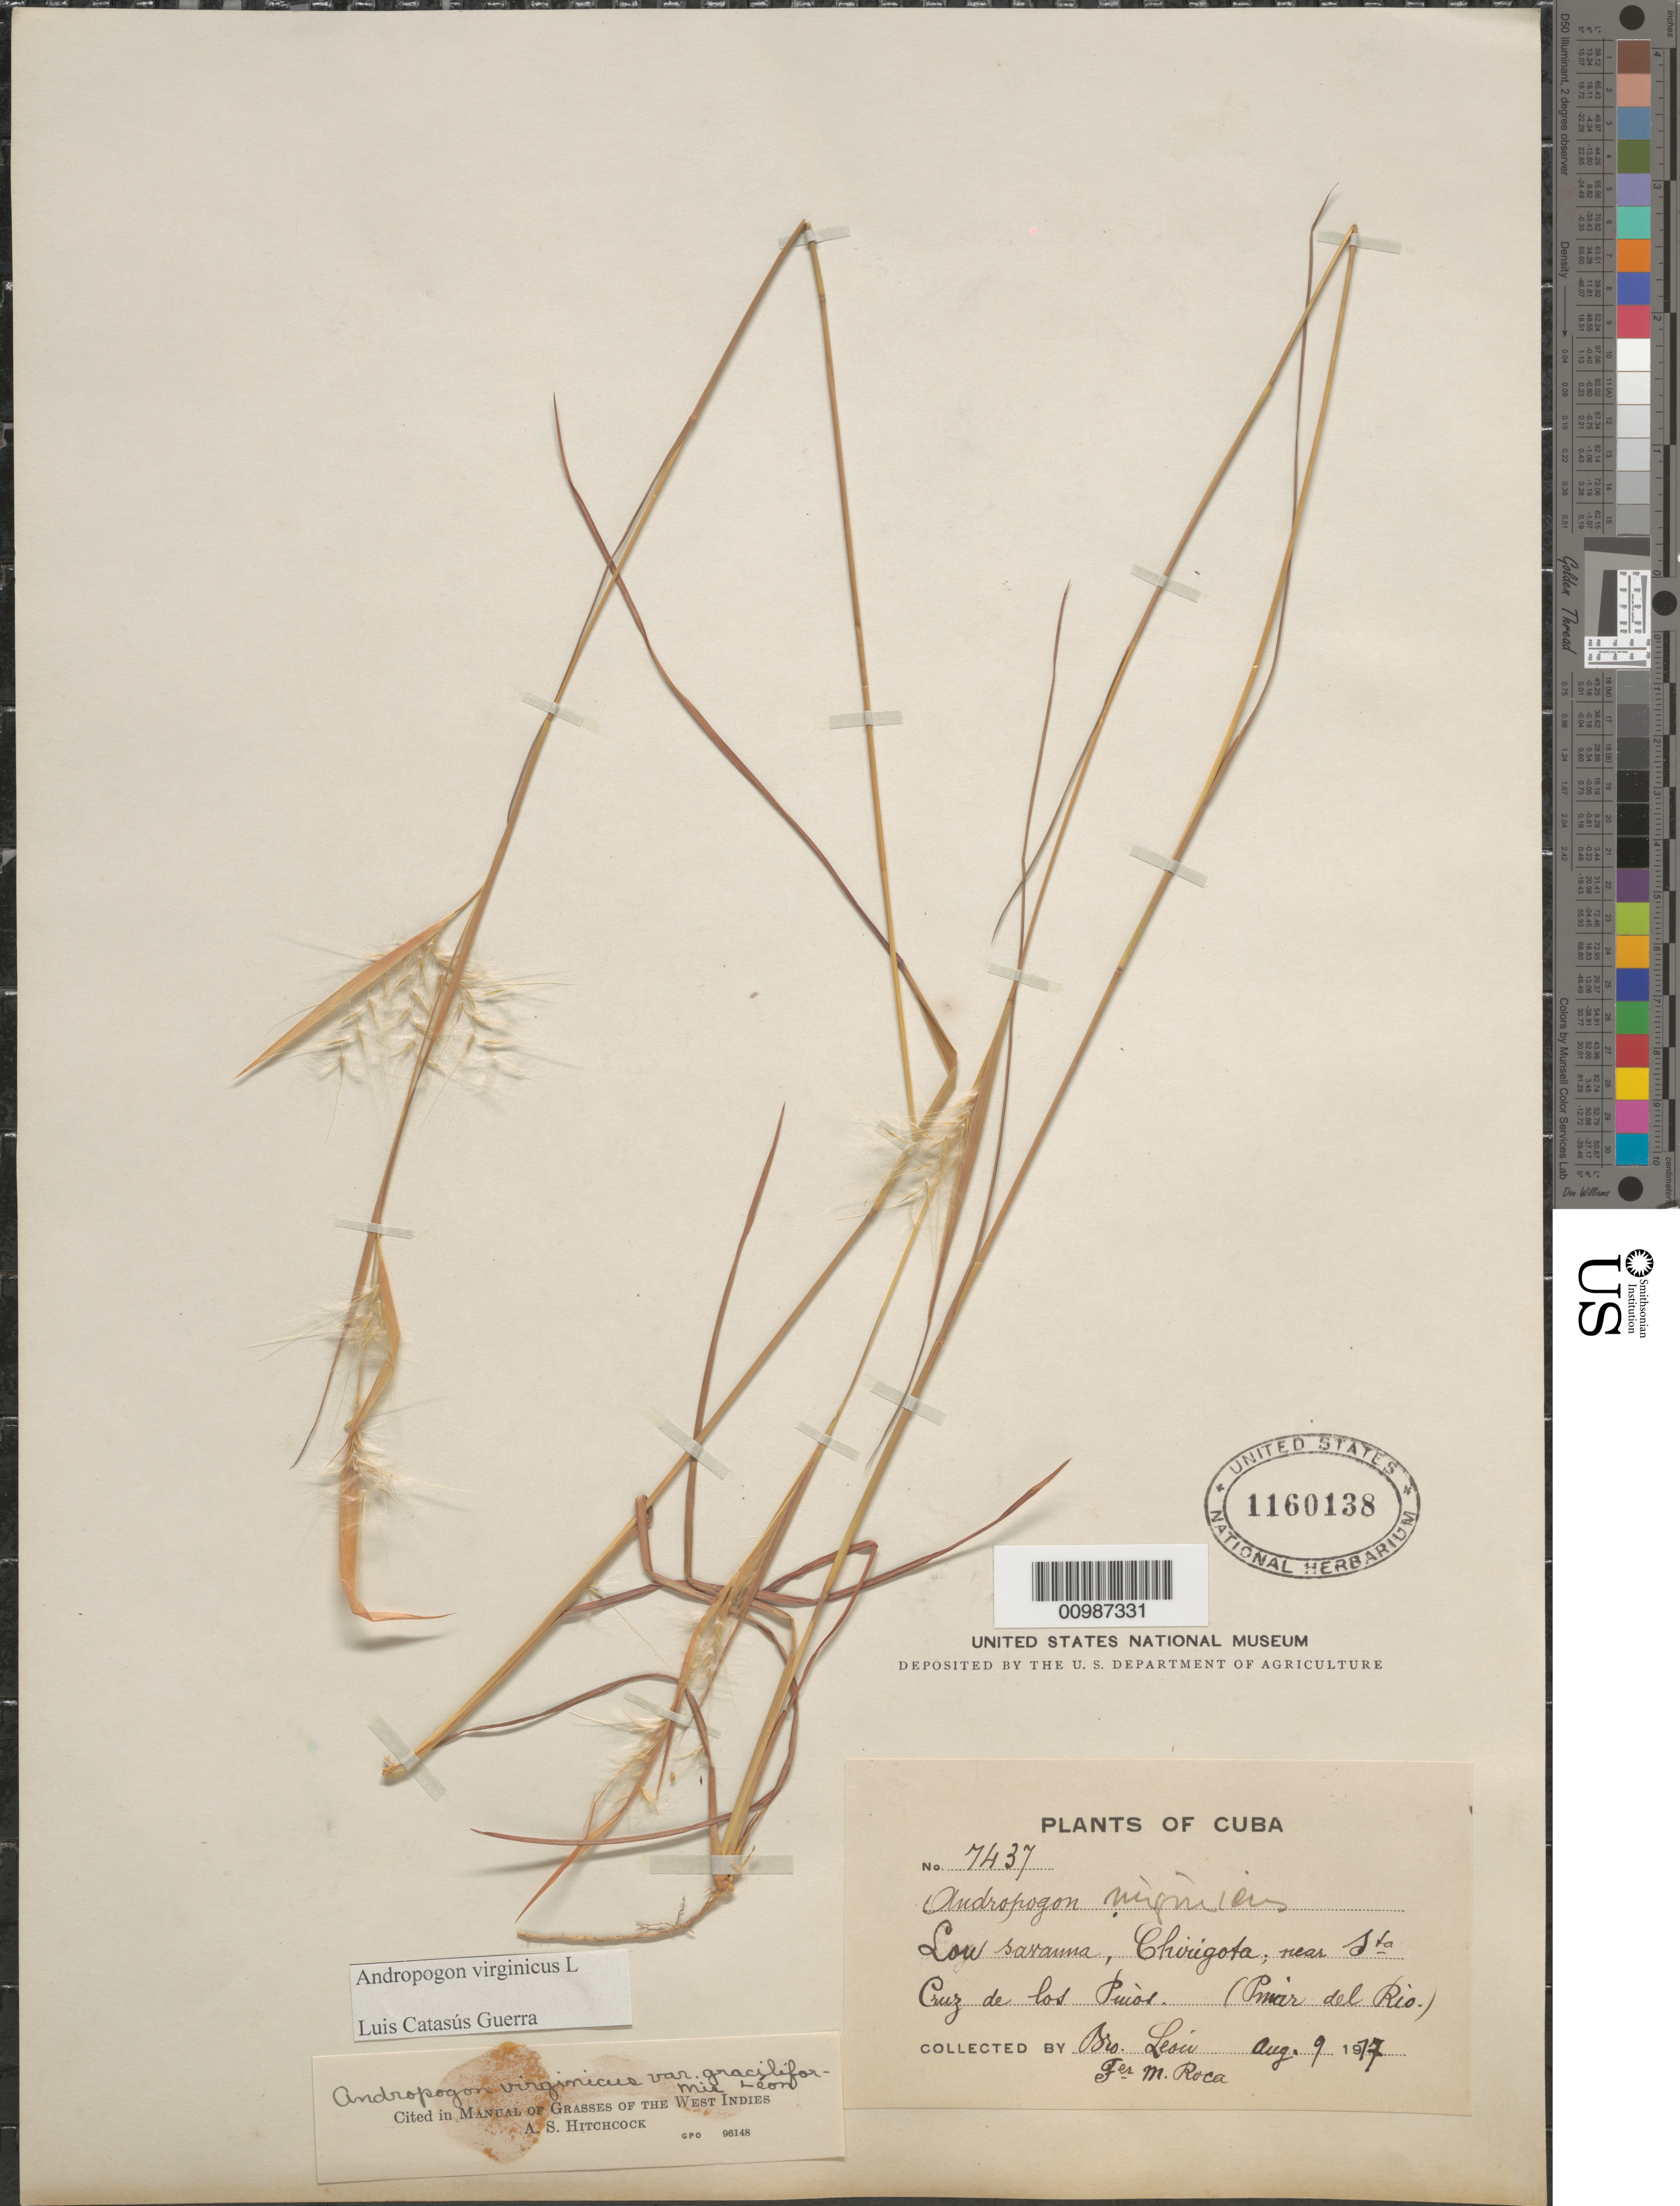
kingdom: Plantae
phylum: Tracheophyta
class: Liliopsida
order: Poales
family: Poaceae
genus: Andropogon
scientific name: Andropogon virginicus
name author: L.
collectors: Bro. León & M. Roca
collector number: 7437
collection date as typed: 09 Aug 1917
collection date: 1917-08-09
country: Cuba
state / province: Pinar del Rio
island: Cuba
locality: Near Santa Cruz de los Pinos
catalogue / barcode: US 1160138